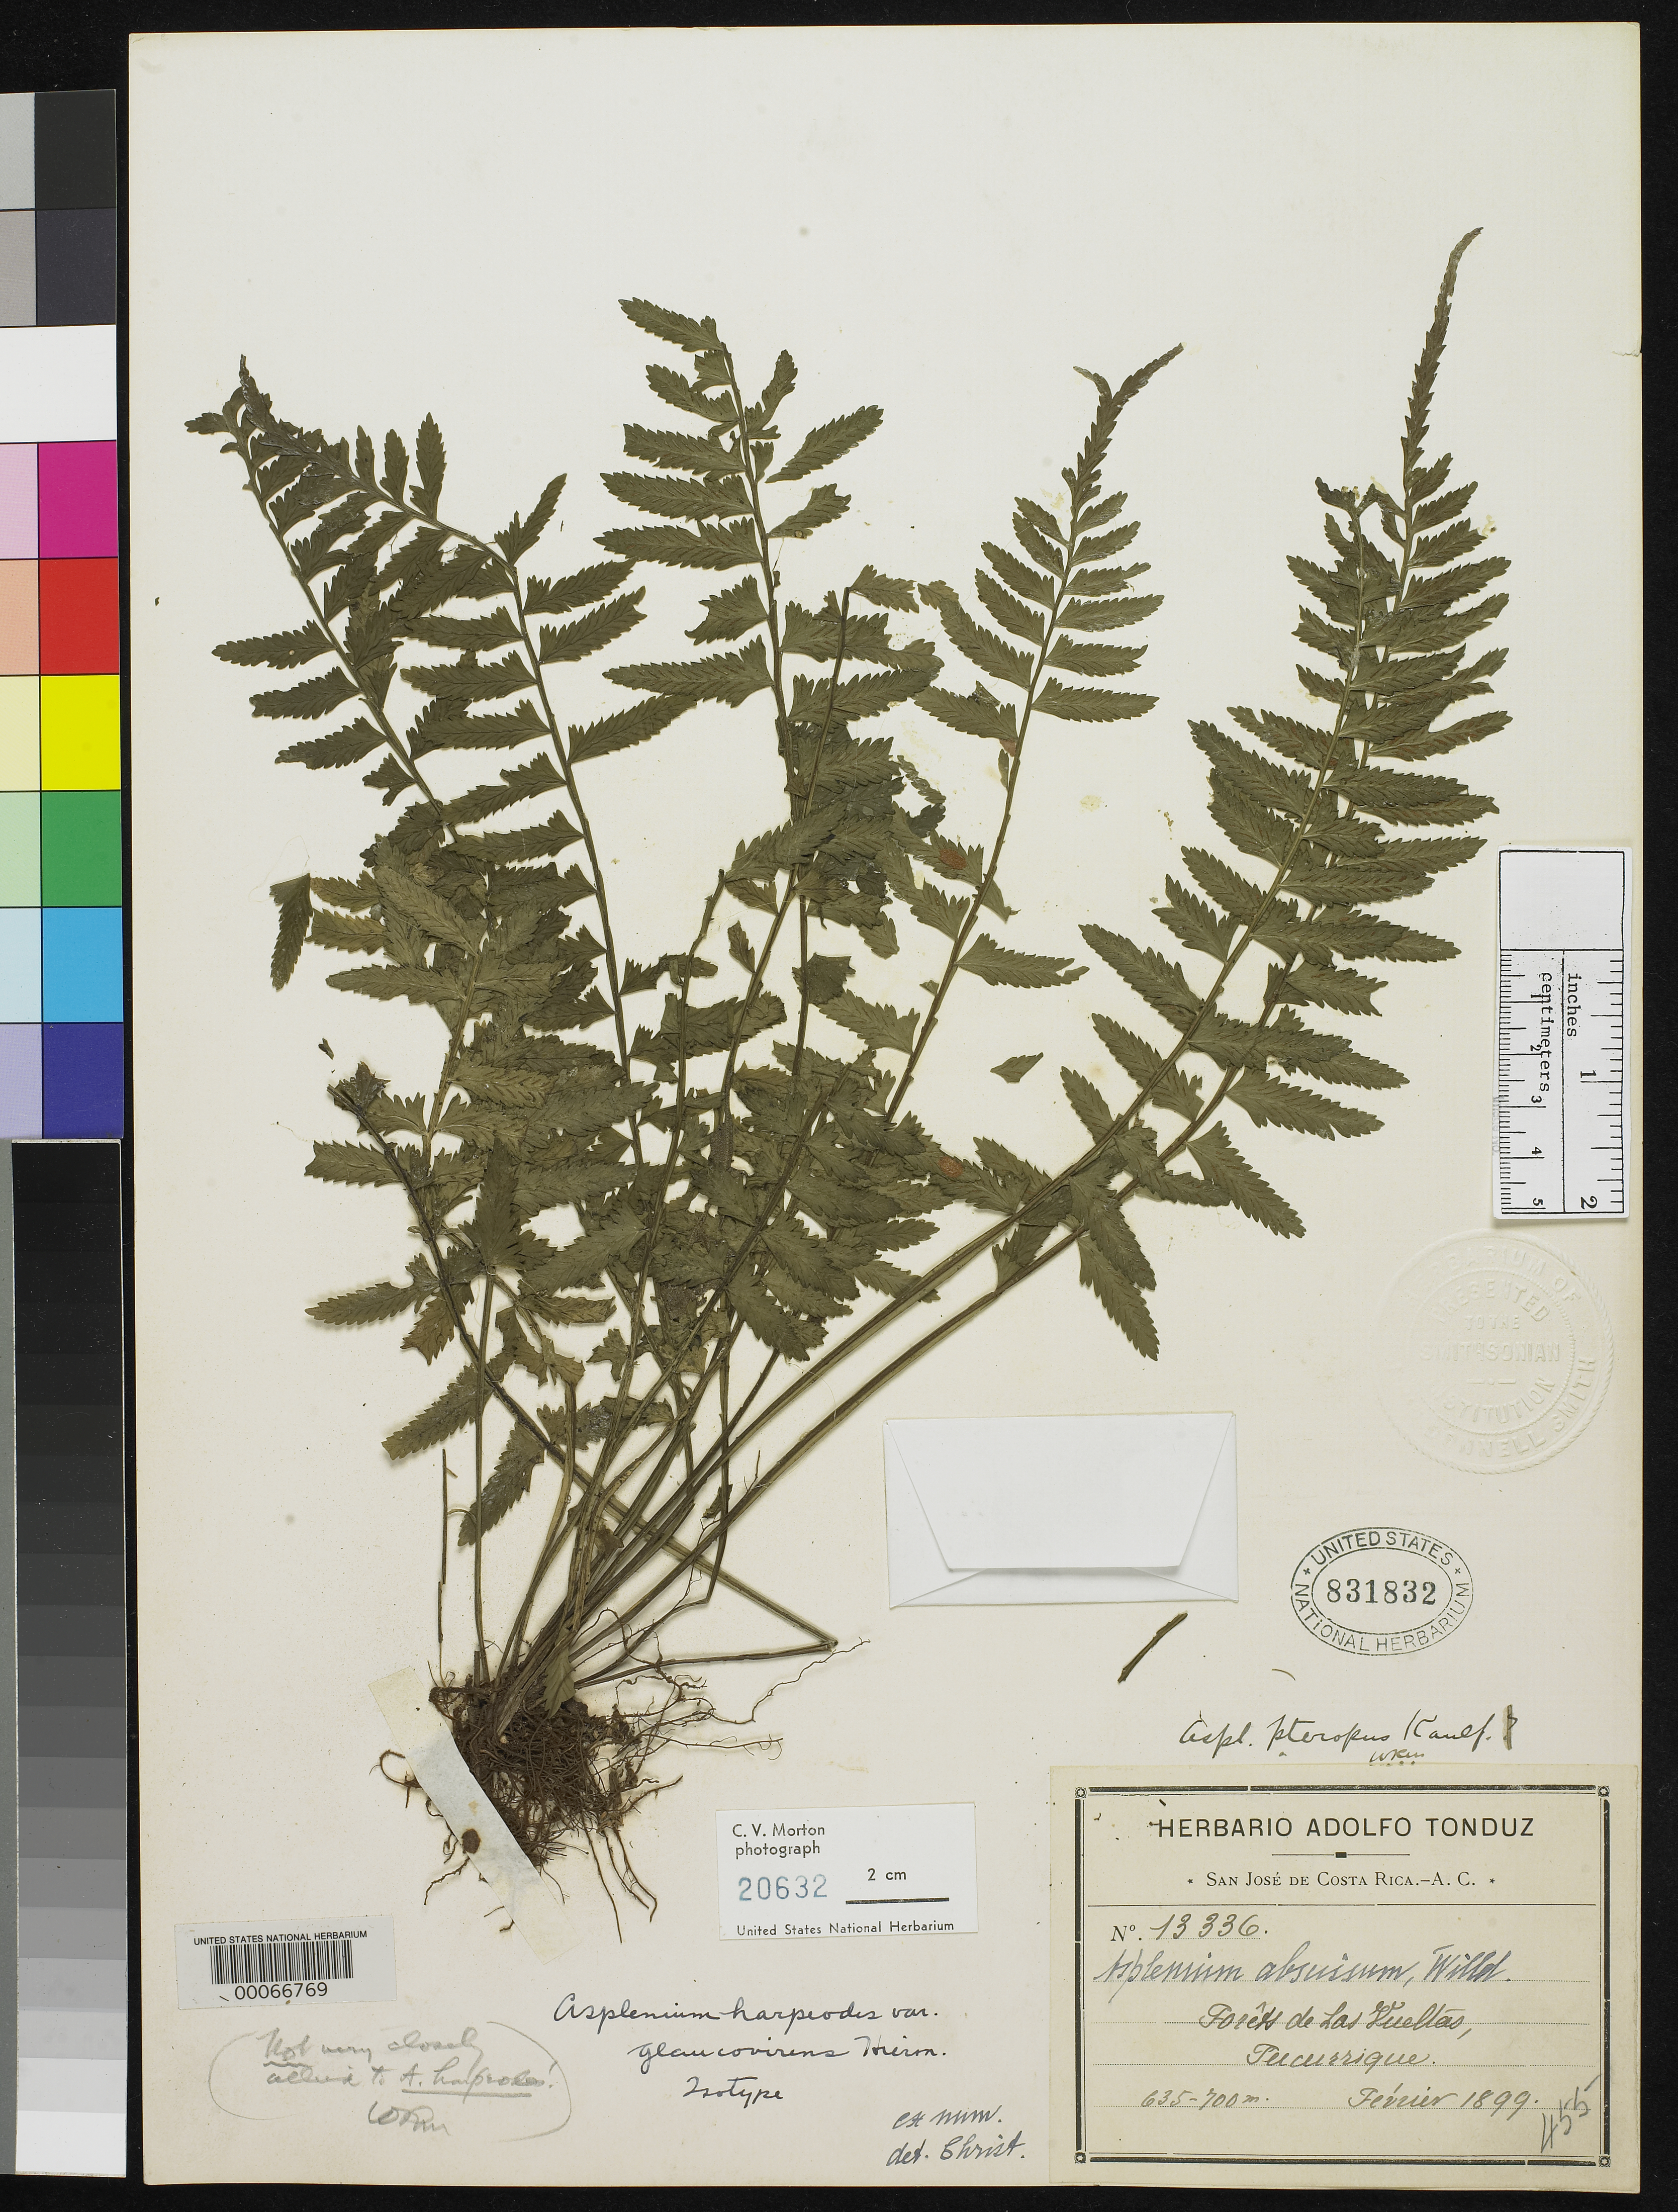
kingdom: Plantae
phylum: Tracheophyta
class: Polypodiopsida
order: Polypodiales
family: Aspleniaceae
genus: Asplenium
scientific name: Asplenium harpeodes var. glaucovirens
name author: Hieron.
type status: Type Collection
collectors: A. Tonduz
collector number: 13336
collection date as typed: Feb 1899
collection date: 1899-02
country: Costa Rica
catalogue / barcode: US 831832